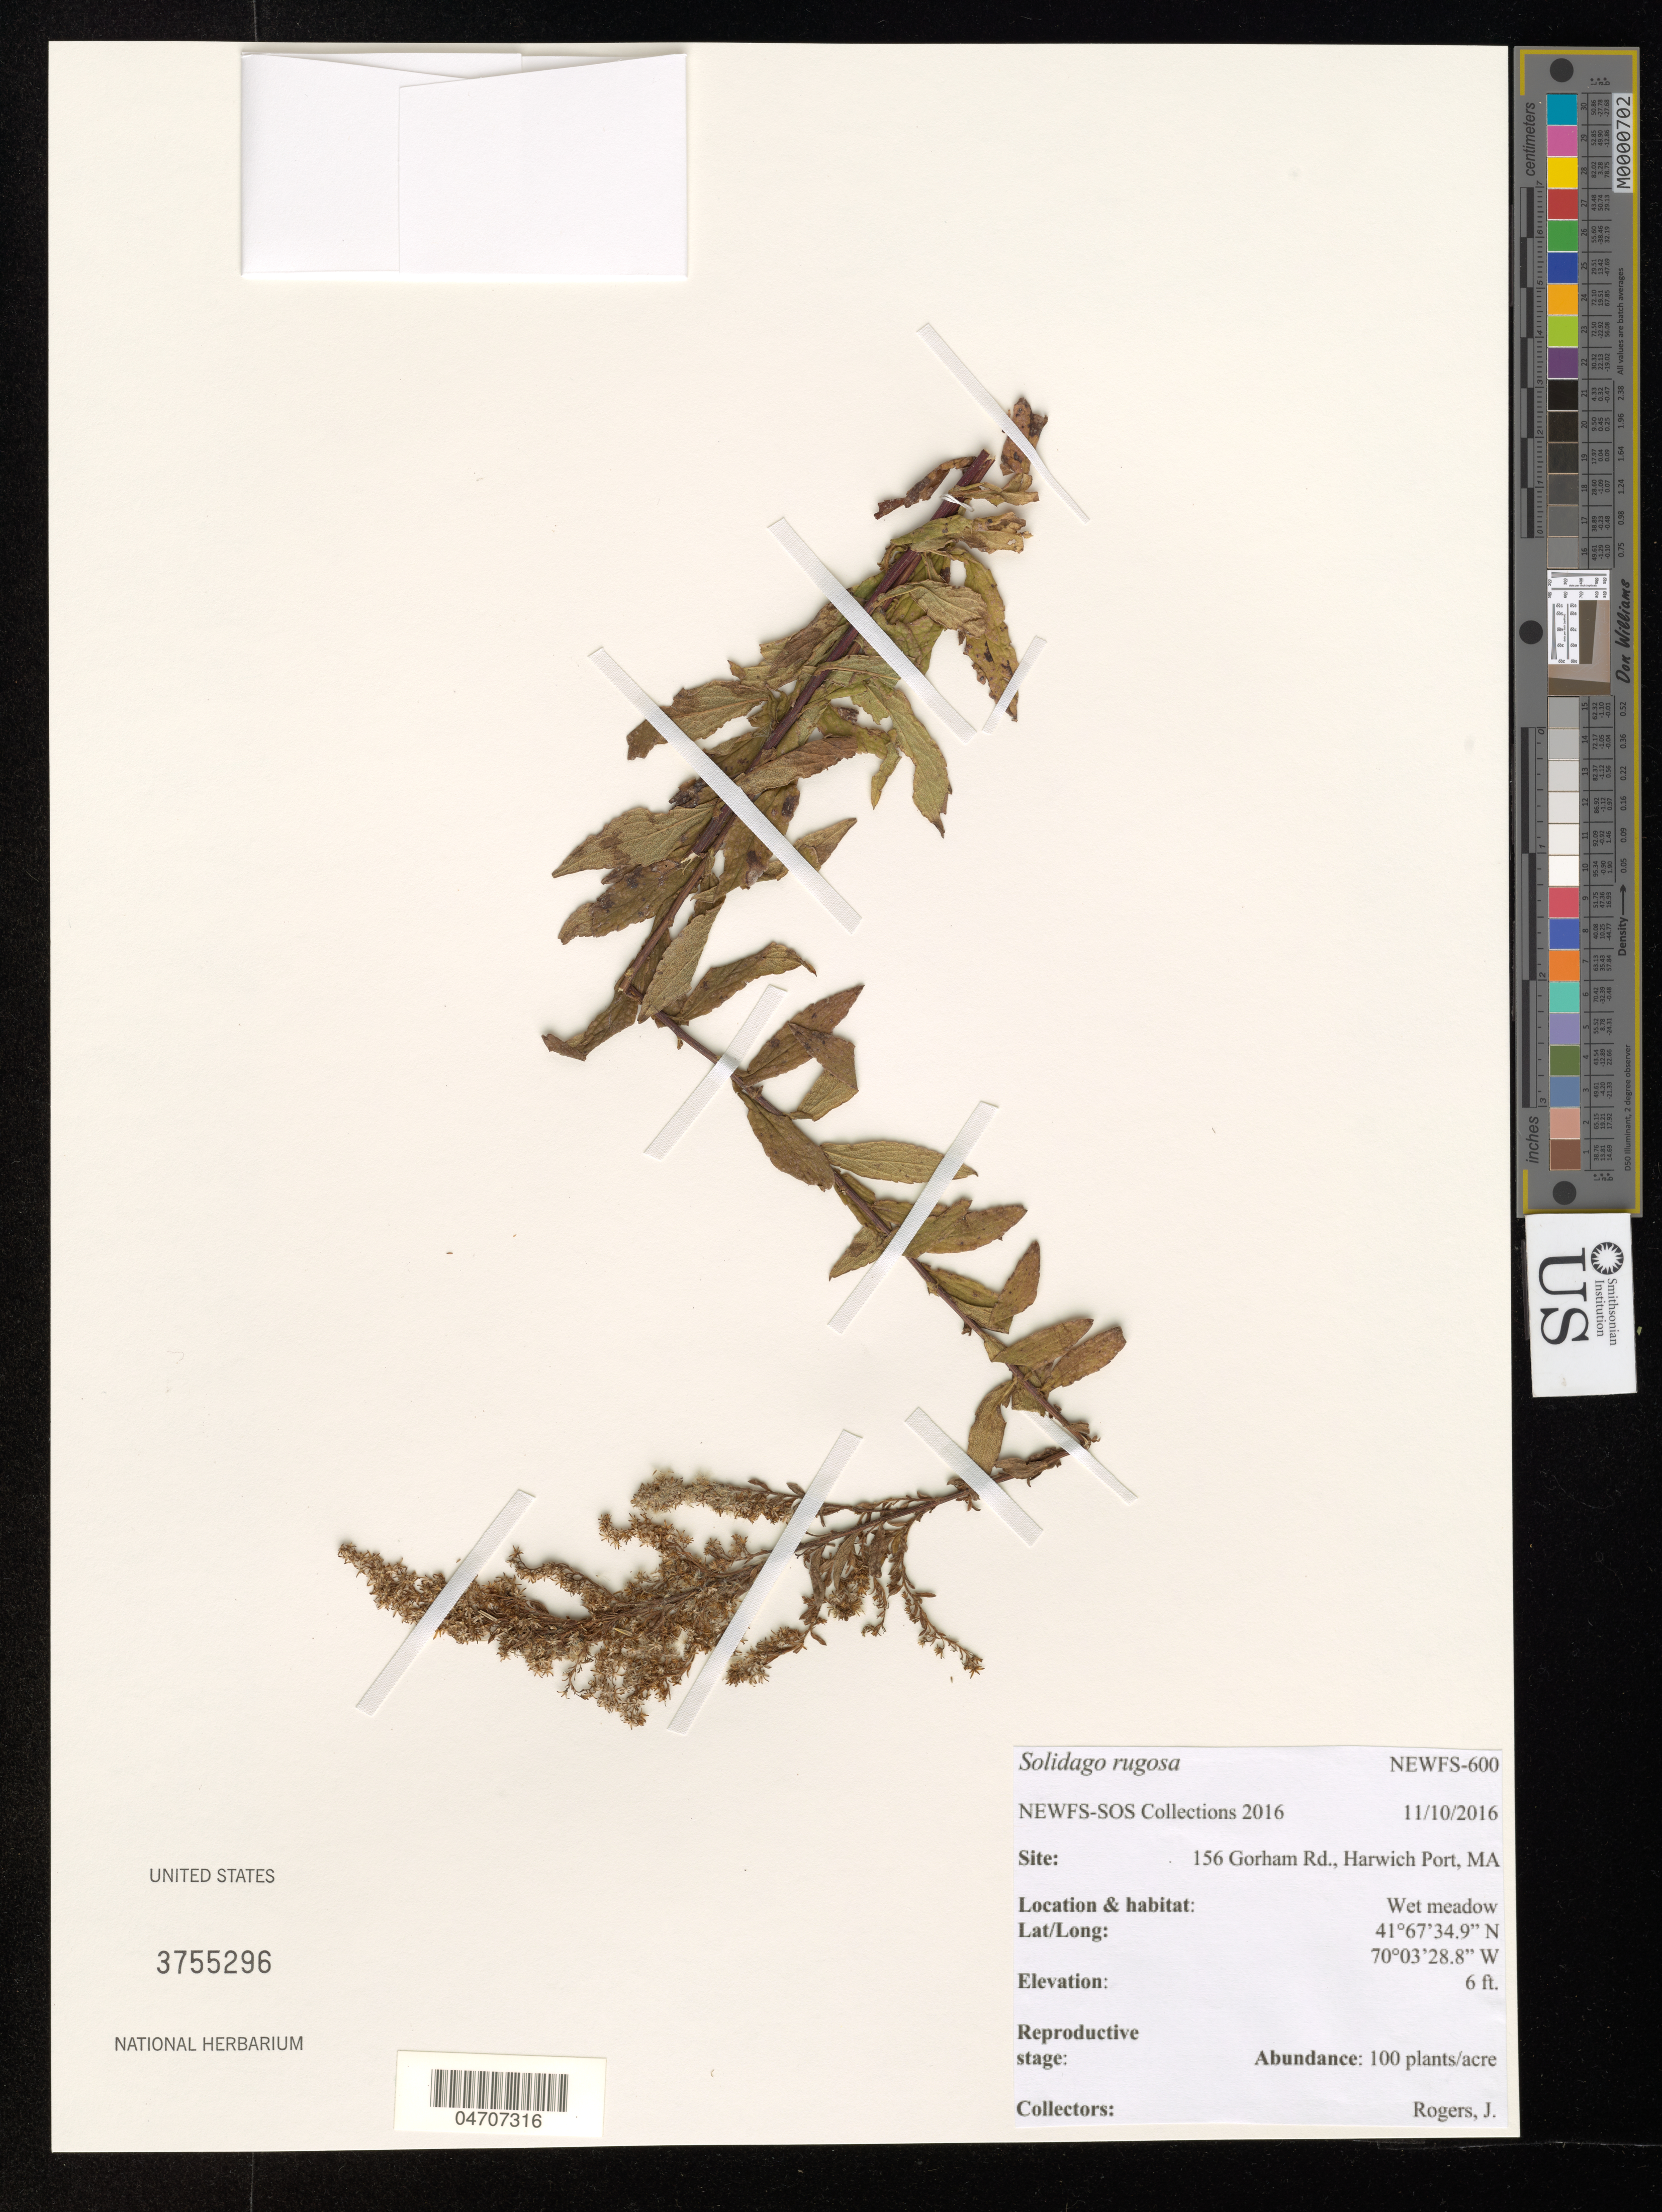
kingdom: Plantae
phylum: Tracheophyta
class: Magnoliopsida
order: Asterales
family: Asteraceae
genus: Solidago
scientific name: Solidago rugosa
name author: Mill.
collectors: J. Rogers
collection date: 2016-11-10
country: United States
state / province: Massachusetts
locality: Site: 156 Gorham Rd., Harwich Port, MA.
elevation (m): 2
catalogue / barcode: US 3755296